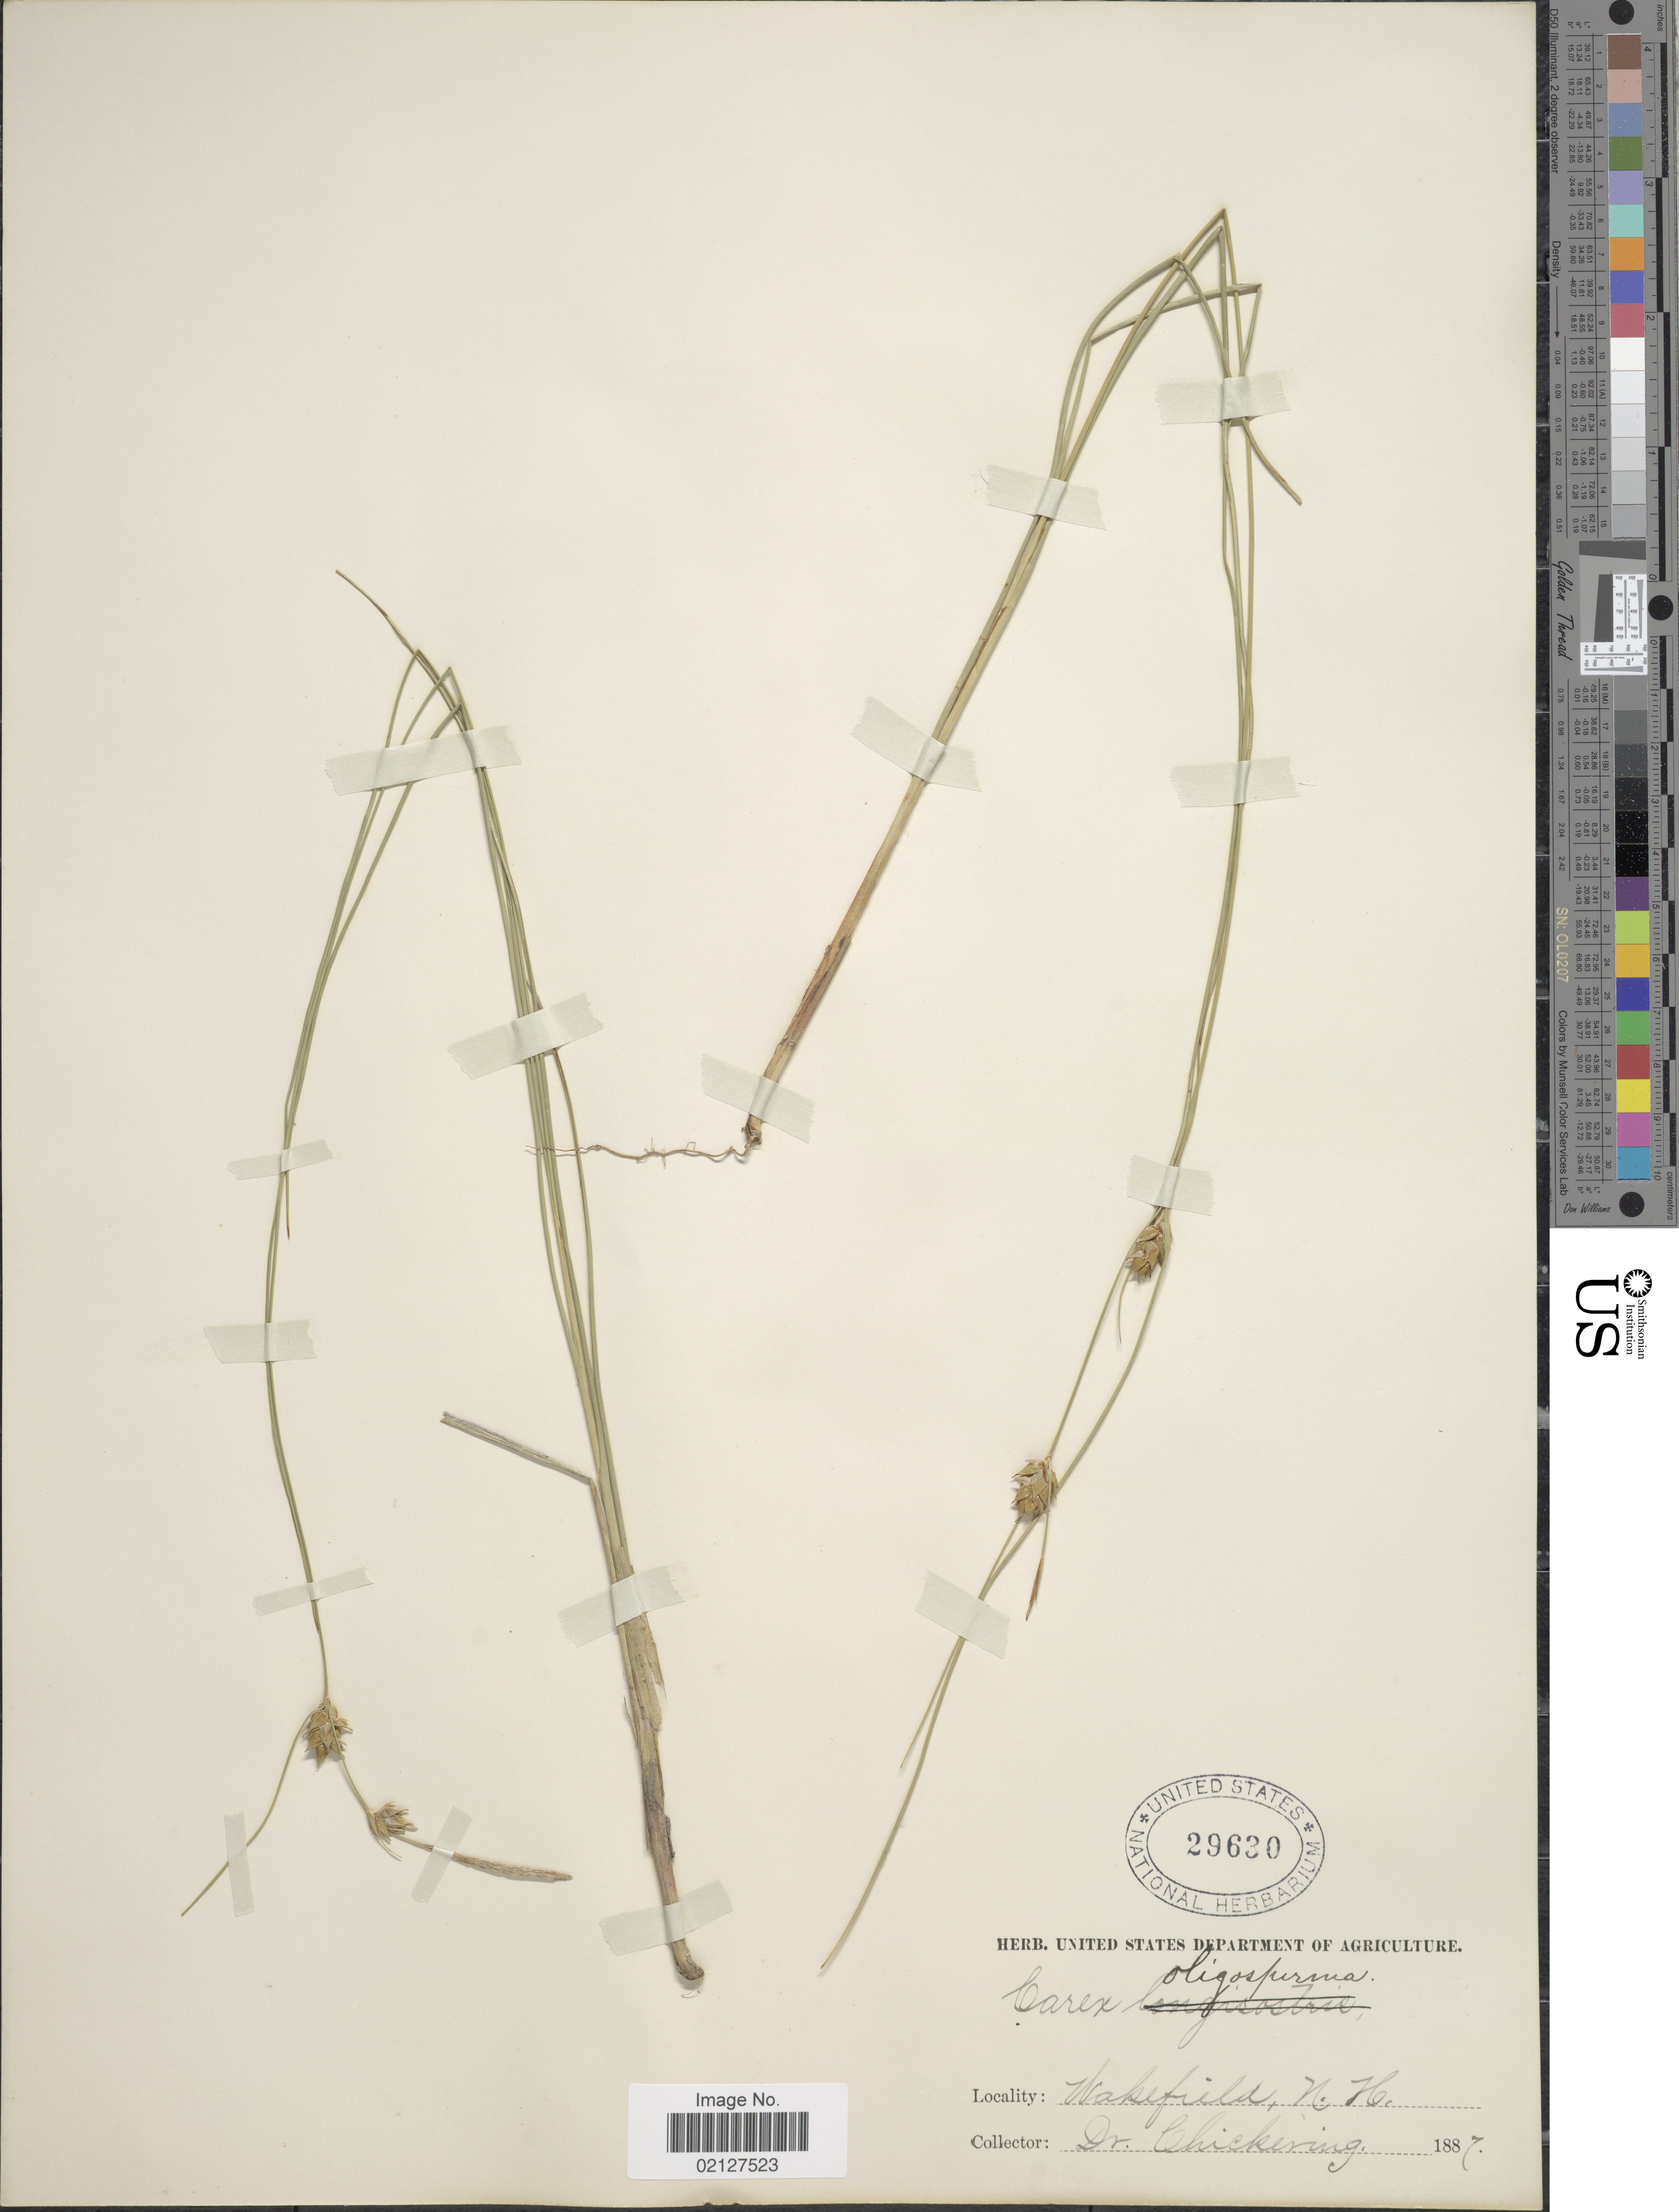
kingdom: Plantae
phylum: Tracheophyta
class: Liliopsida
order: Poales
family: Cyperaceae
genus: Carex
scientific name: Carex oligosperma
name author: Michx.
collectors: Chickering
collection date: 1887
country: United States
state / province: New Hampshire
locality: Wakefield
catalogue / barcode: US 29630